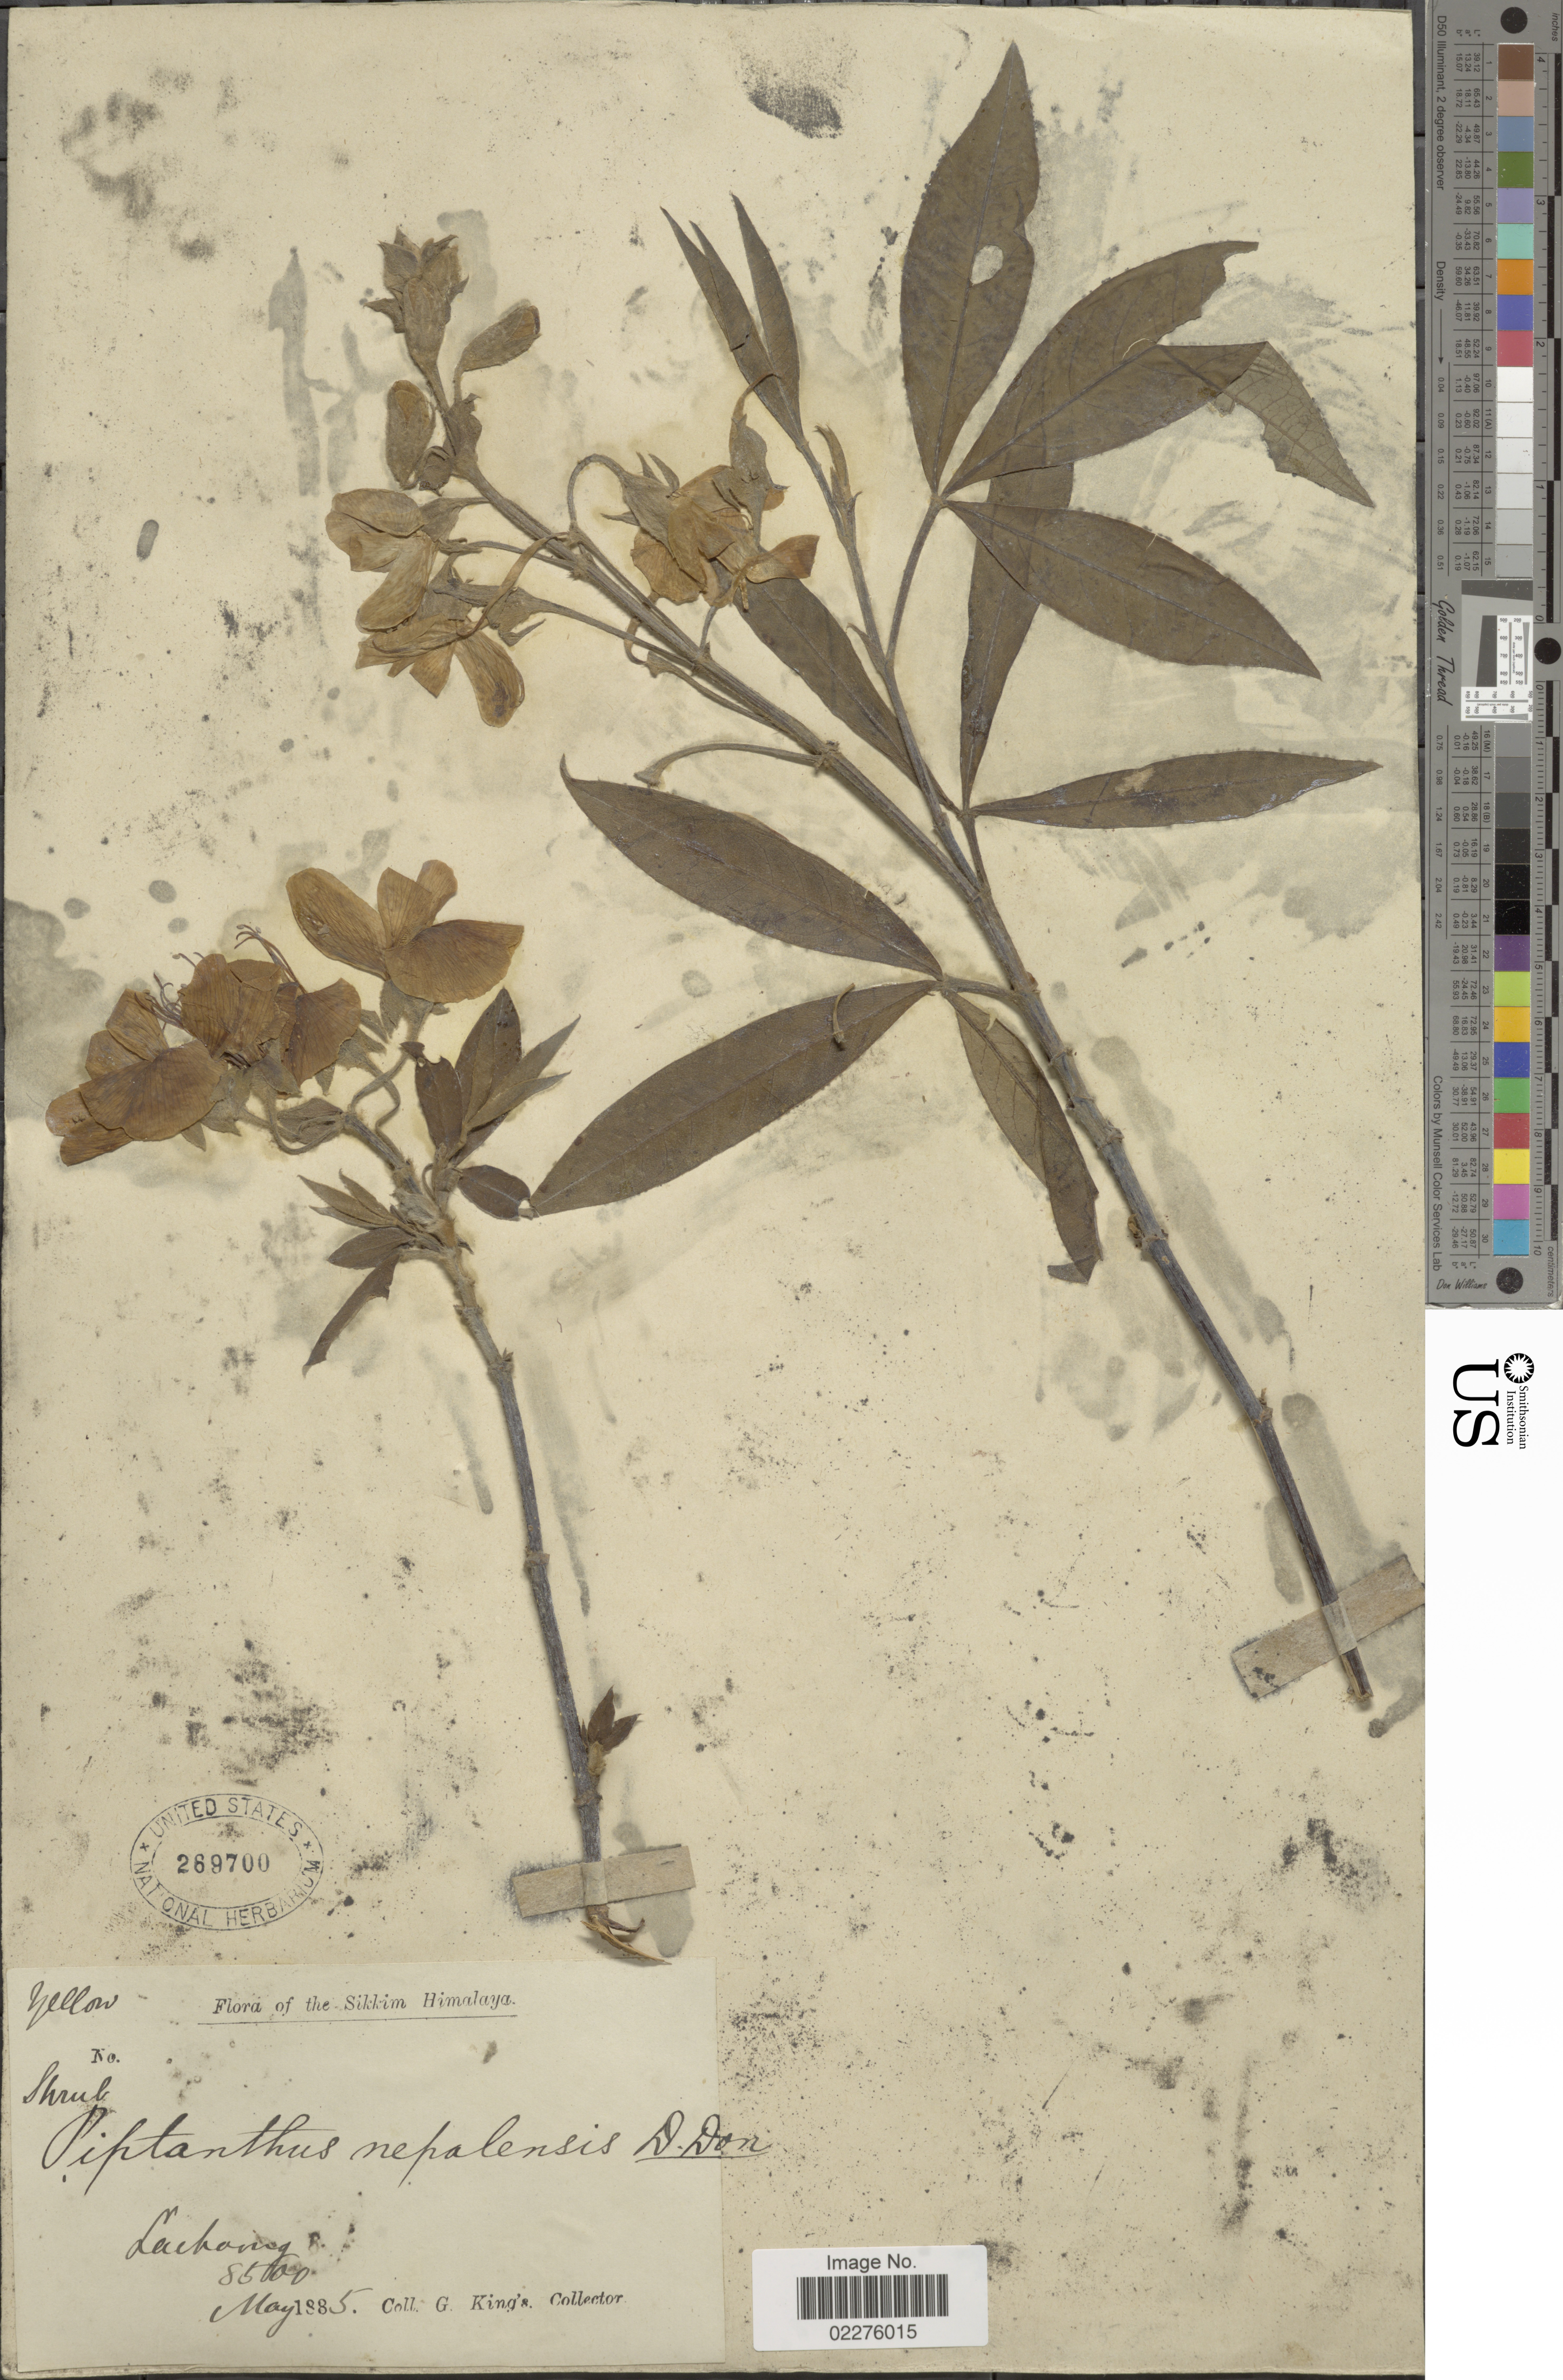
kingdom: Plantae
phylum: Tracheophyta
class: Magnoliopsida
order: Fabales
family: Fabaceae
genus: Piptanthus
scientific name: Piptanthus nepalensis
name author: (Hook.) Sweet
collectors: G. King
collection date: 1885-05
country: India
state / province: Sikkim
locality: Himalaya, Lachong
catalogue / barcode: US 269700